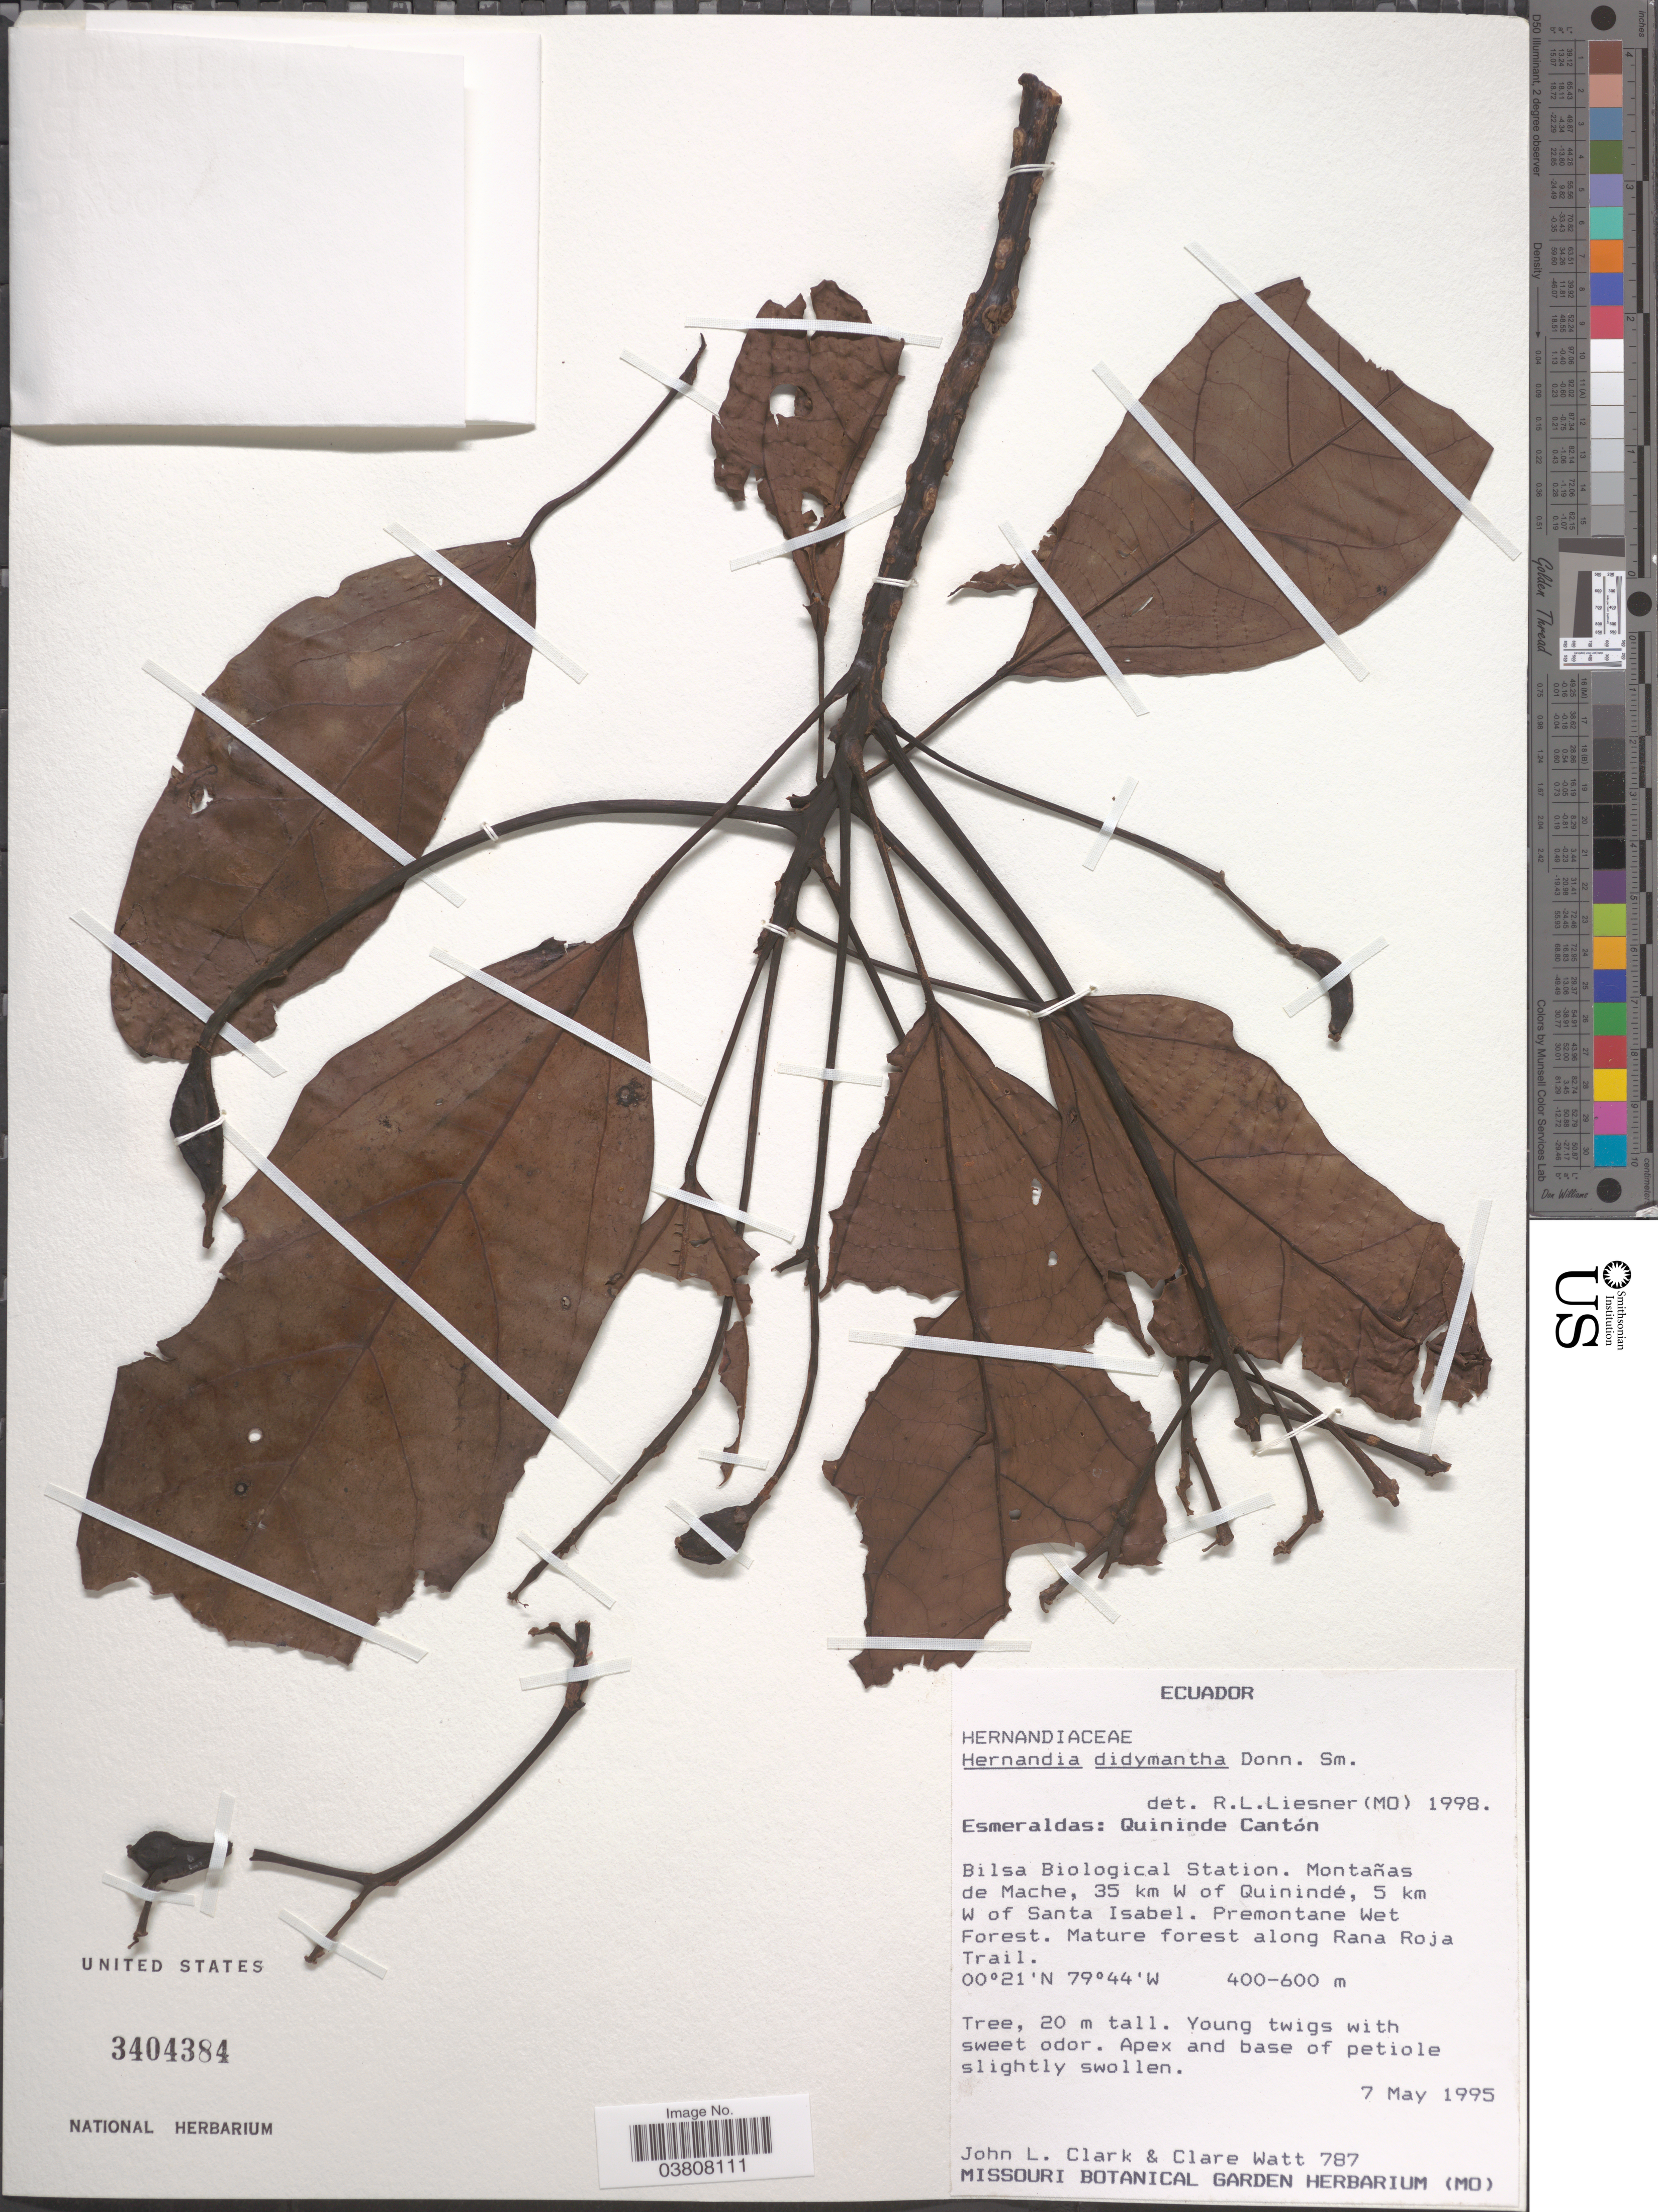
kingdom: Plantae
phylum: Tracheophyta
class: Magnoliopsida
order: Laurales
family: Hernandiaceae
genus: Hernandia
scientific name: Hernandia didymantha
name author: Donn. Sm.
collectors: J. L. Clark & C. Watt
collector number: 787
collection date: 1995-05-07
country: Ecuador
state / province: Esmeraldas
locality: Quininde Cantón. Bilsa Biological Station. Montañas de Mache, 35 km W of Quinindé, 5 km W of Santa Isabel. Premontane Wet Forest. Mature forest along Rana Roja Trail.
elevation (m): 400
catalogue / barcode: US 3404384